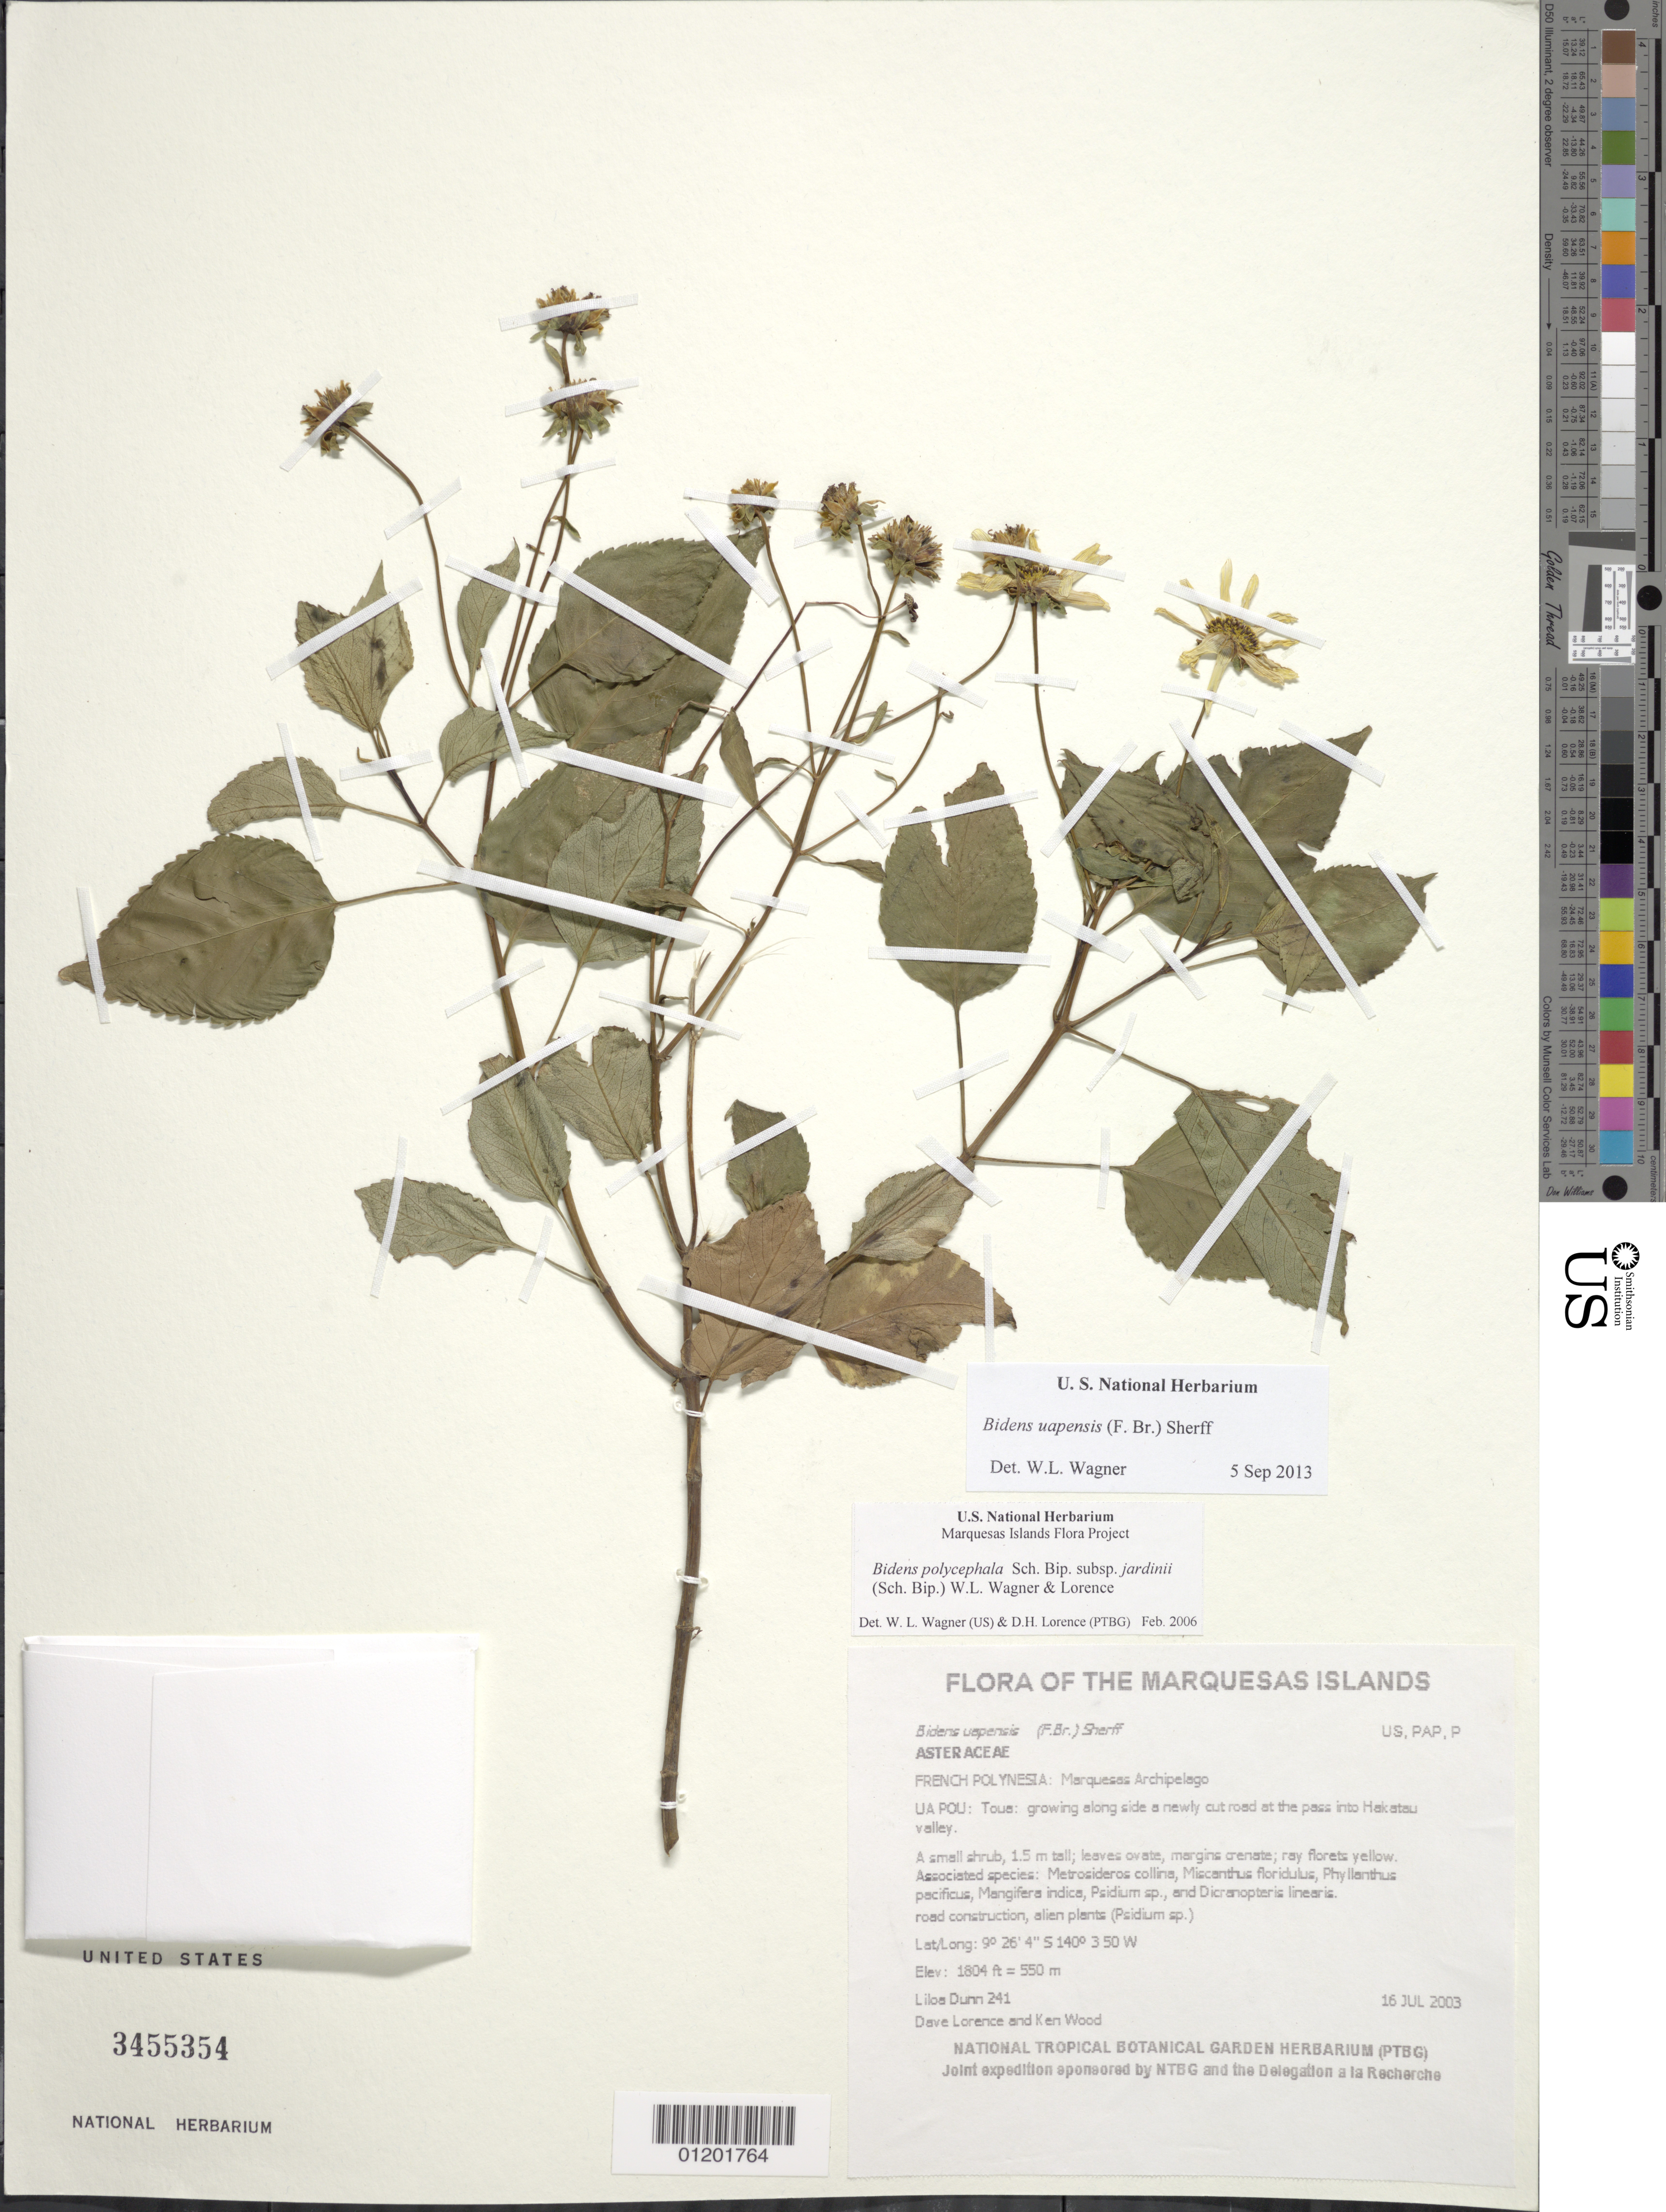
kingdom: Plantae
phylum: Tracheophyta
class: Magnoliopsida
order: Asterales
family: Asteraceae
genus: Bidens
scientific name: Bidens uapensis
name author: (F. Br.) Sherff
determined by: Wagner, W. L., (BOT), Smithsonian Institution - National Museum of Natural History (UNITED STATES)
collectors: L. Dunn, D. Lorence & K. R. Wood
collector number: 241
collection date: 2003-07-16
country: French Polynesia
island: Ua Pou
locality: Toua: growing along side a newly cut road at the pass into Hakatau valley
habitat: Roadside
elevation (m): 550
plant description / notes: Road construction, alien plants (Psidium sp.)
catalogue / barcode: US 3455354